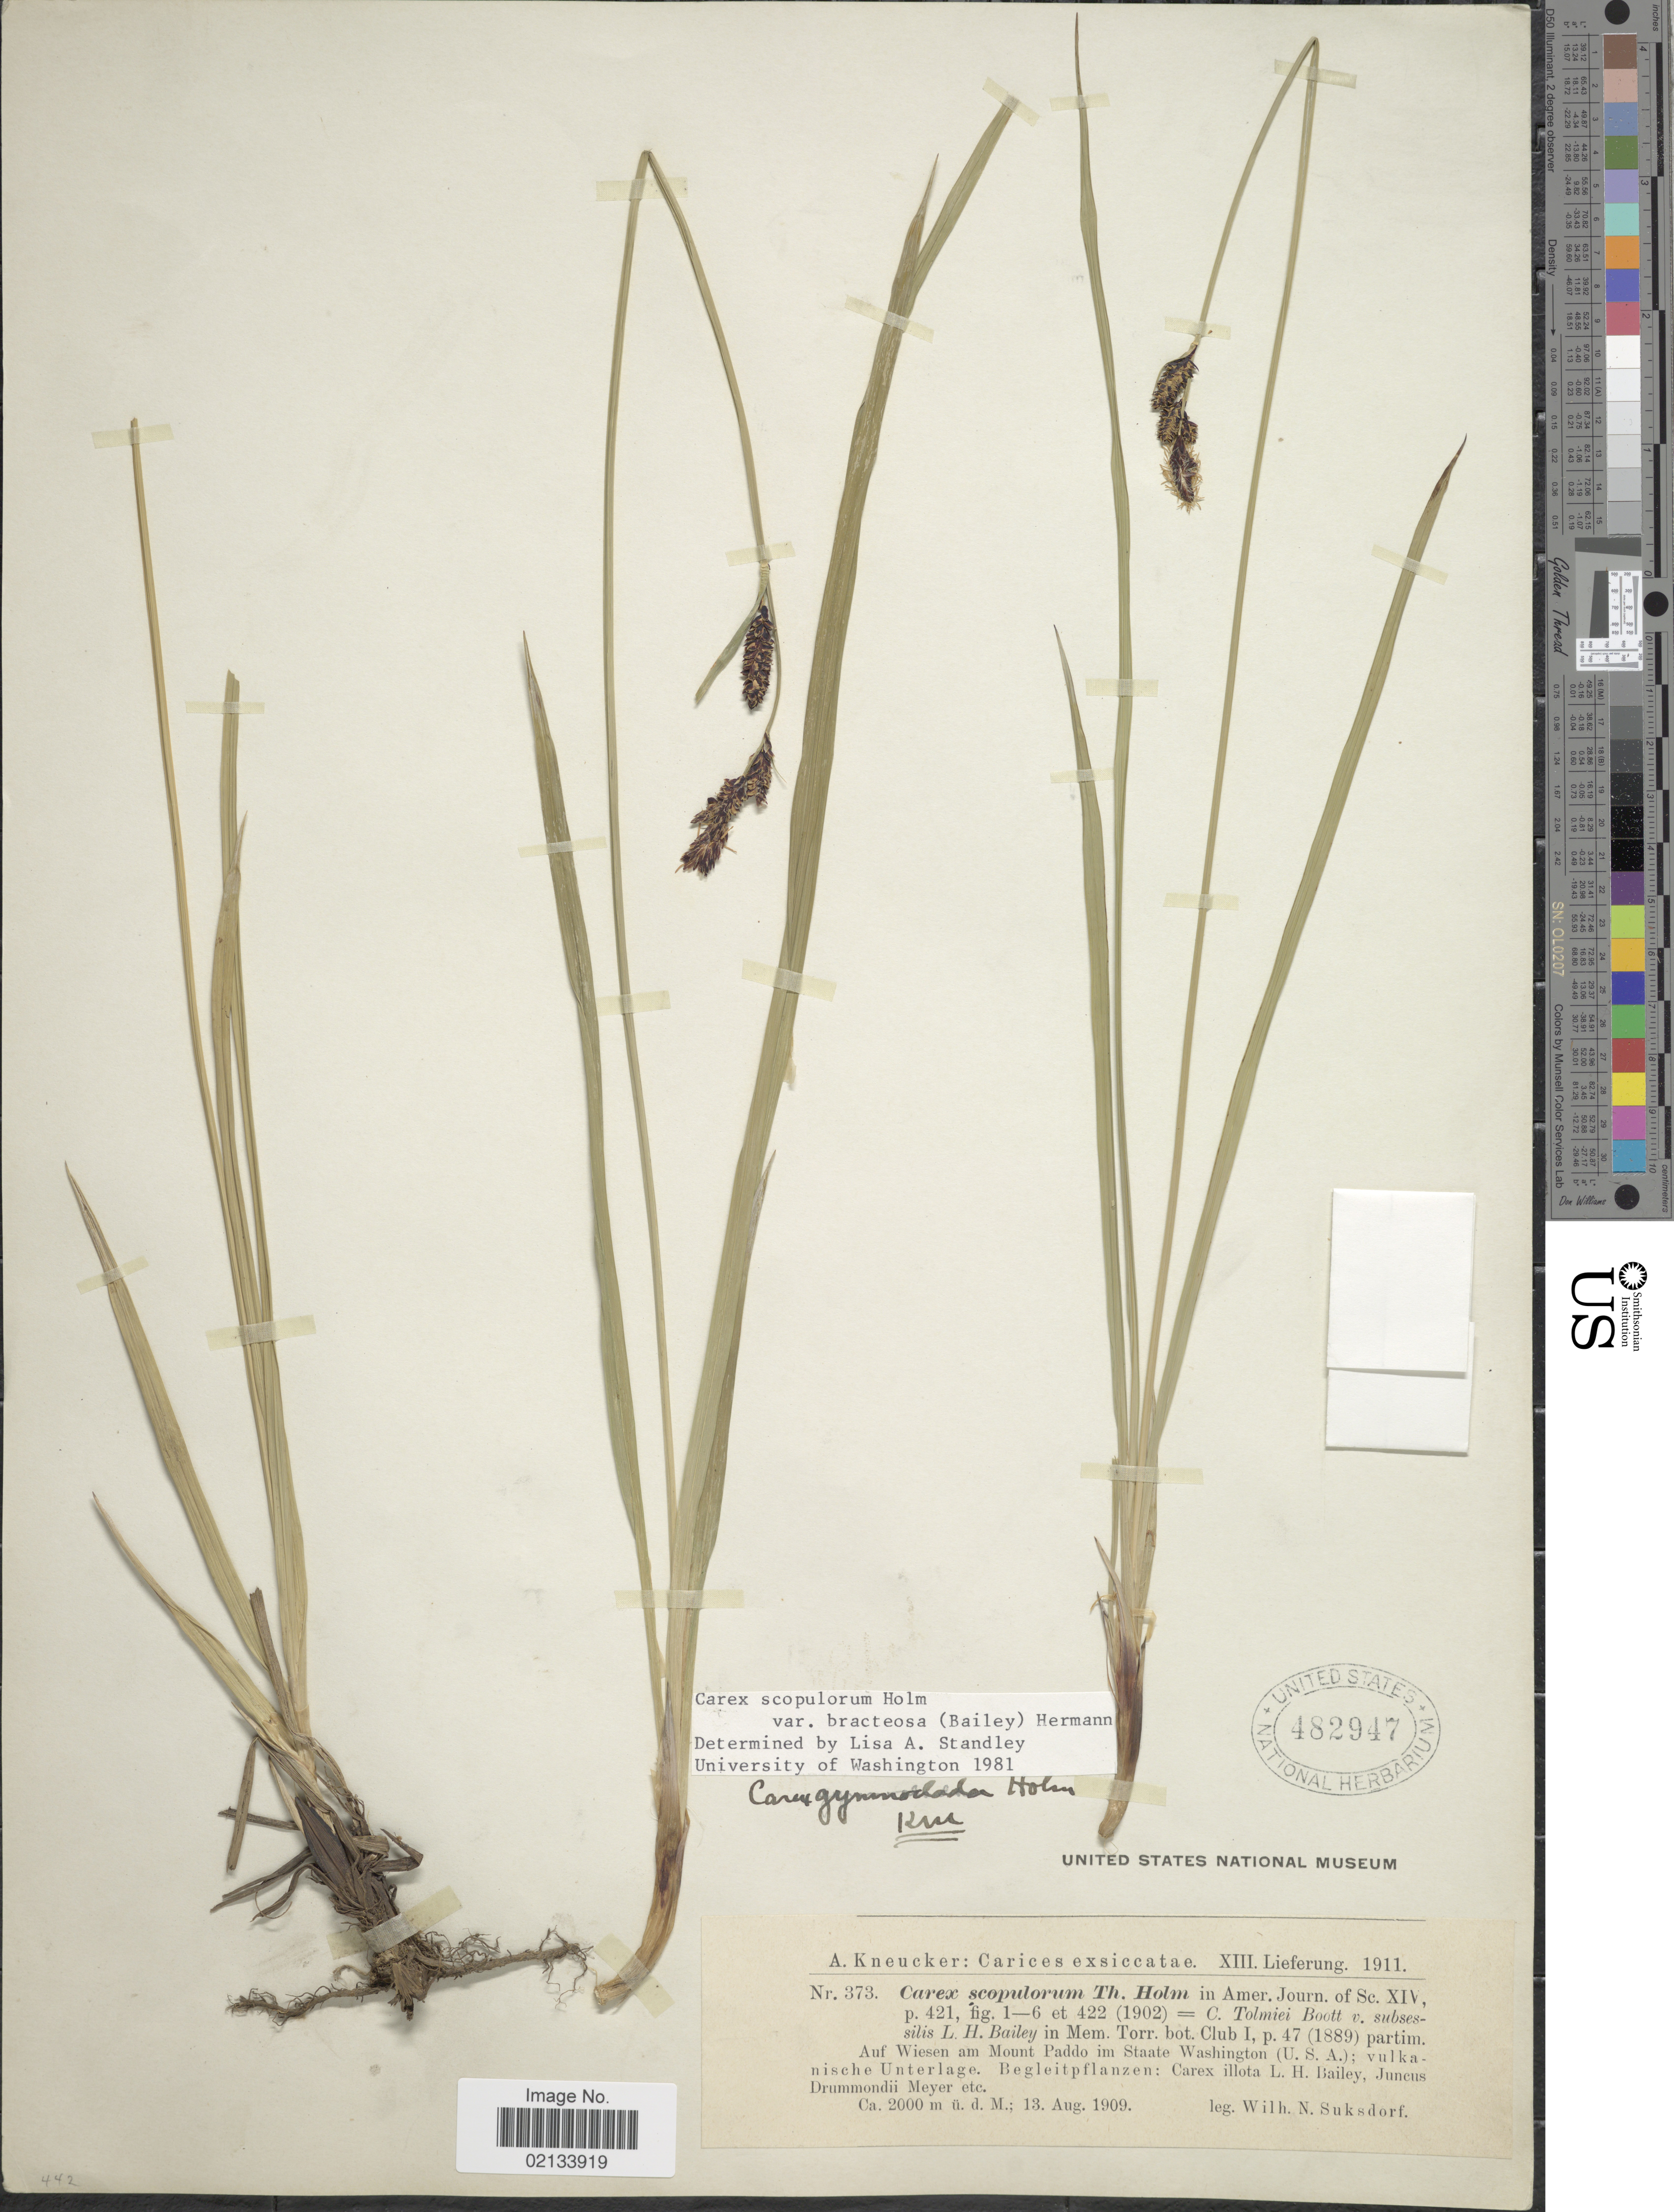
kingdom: Plantae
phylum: Tracheophyta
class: Liliopsida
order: Poales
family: Cyperaceae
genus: Carex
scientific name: Carex scopulorum var. bracteosa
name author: (L.H. Bailey) F.J. Herm.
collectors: W. N. Suksdorf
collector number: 373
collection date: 1909-08-13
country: United States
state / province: Washington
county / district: Skamania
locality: Auf Wiesen am Mount Paddo im Staate Washington; vulkanische Unterlage, Carices.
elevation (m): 2000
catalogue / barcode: US 482947